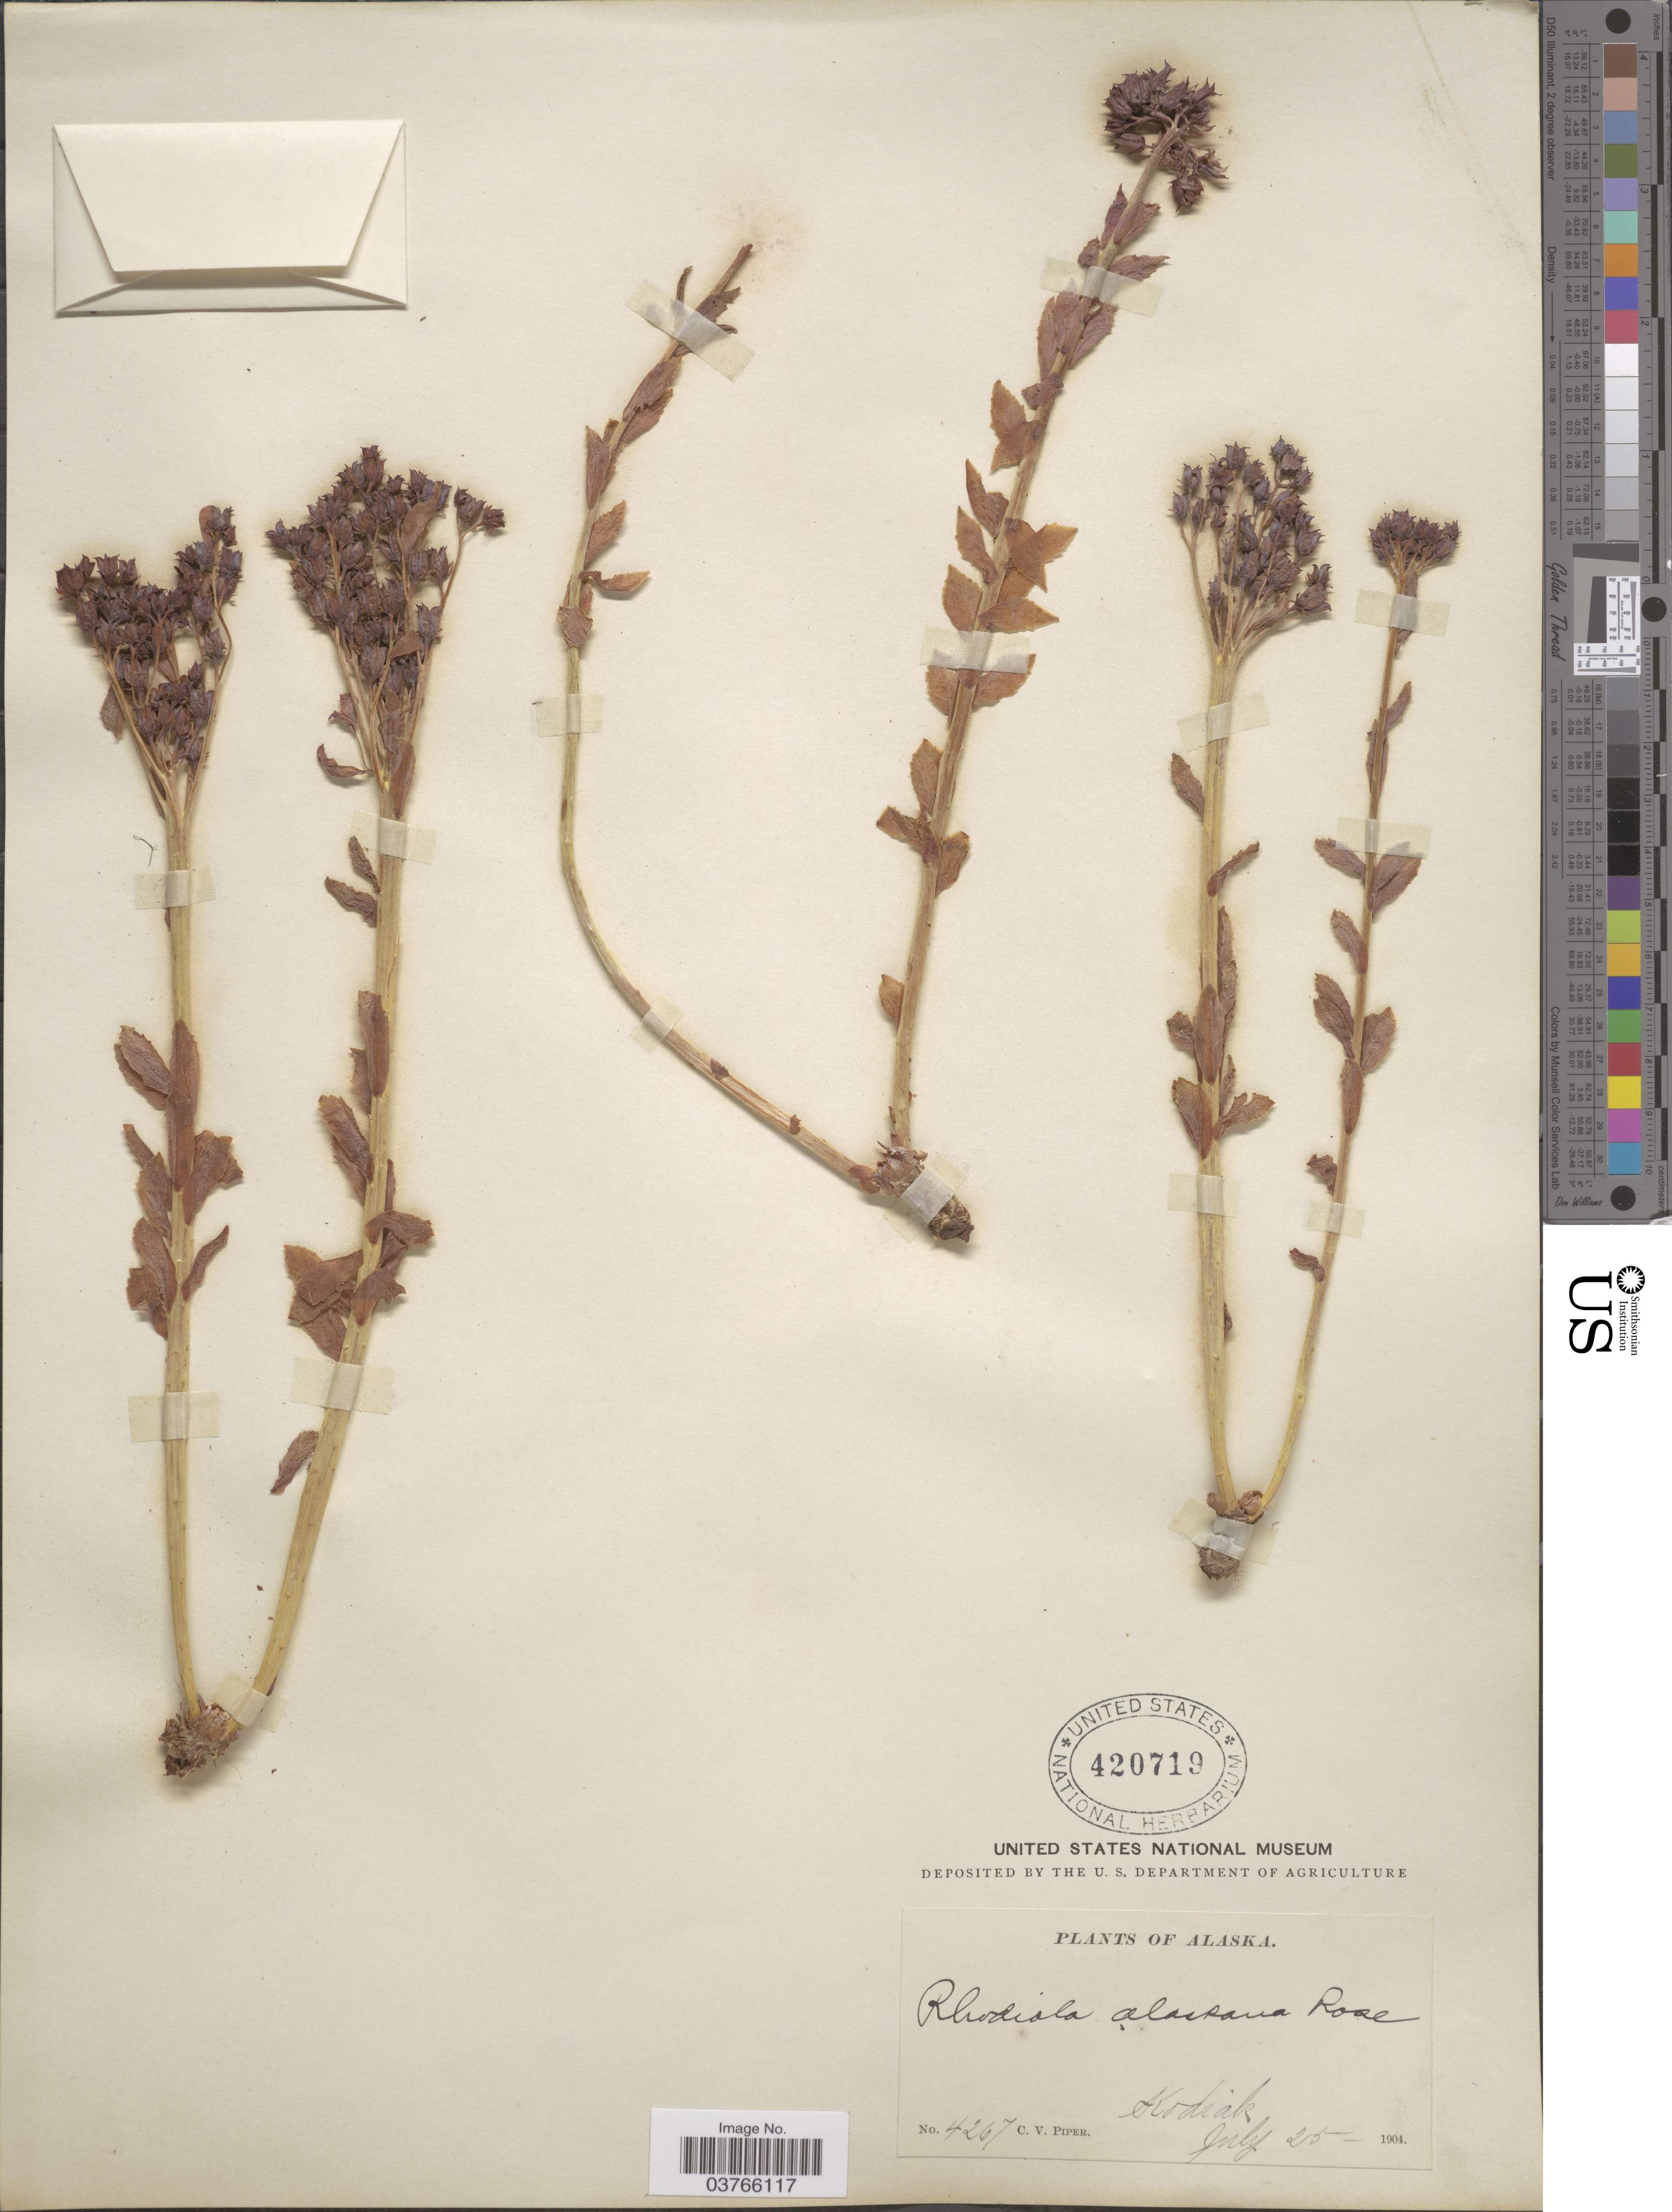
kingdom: Plantae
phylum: Tracheophyta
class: Magnoliopsida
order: Saxifragales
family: Crassulaceae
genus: Rhodiola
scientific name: Rhodiola integrifolia subsp. integrifolia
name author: Raf.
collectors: C. V. Piper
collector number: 4267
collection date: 1904-07-25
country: United States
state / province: Alaska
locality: Kodiak.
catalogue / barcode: US 420719